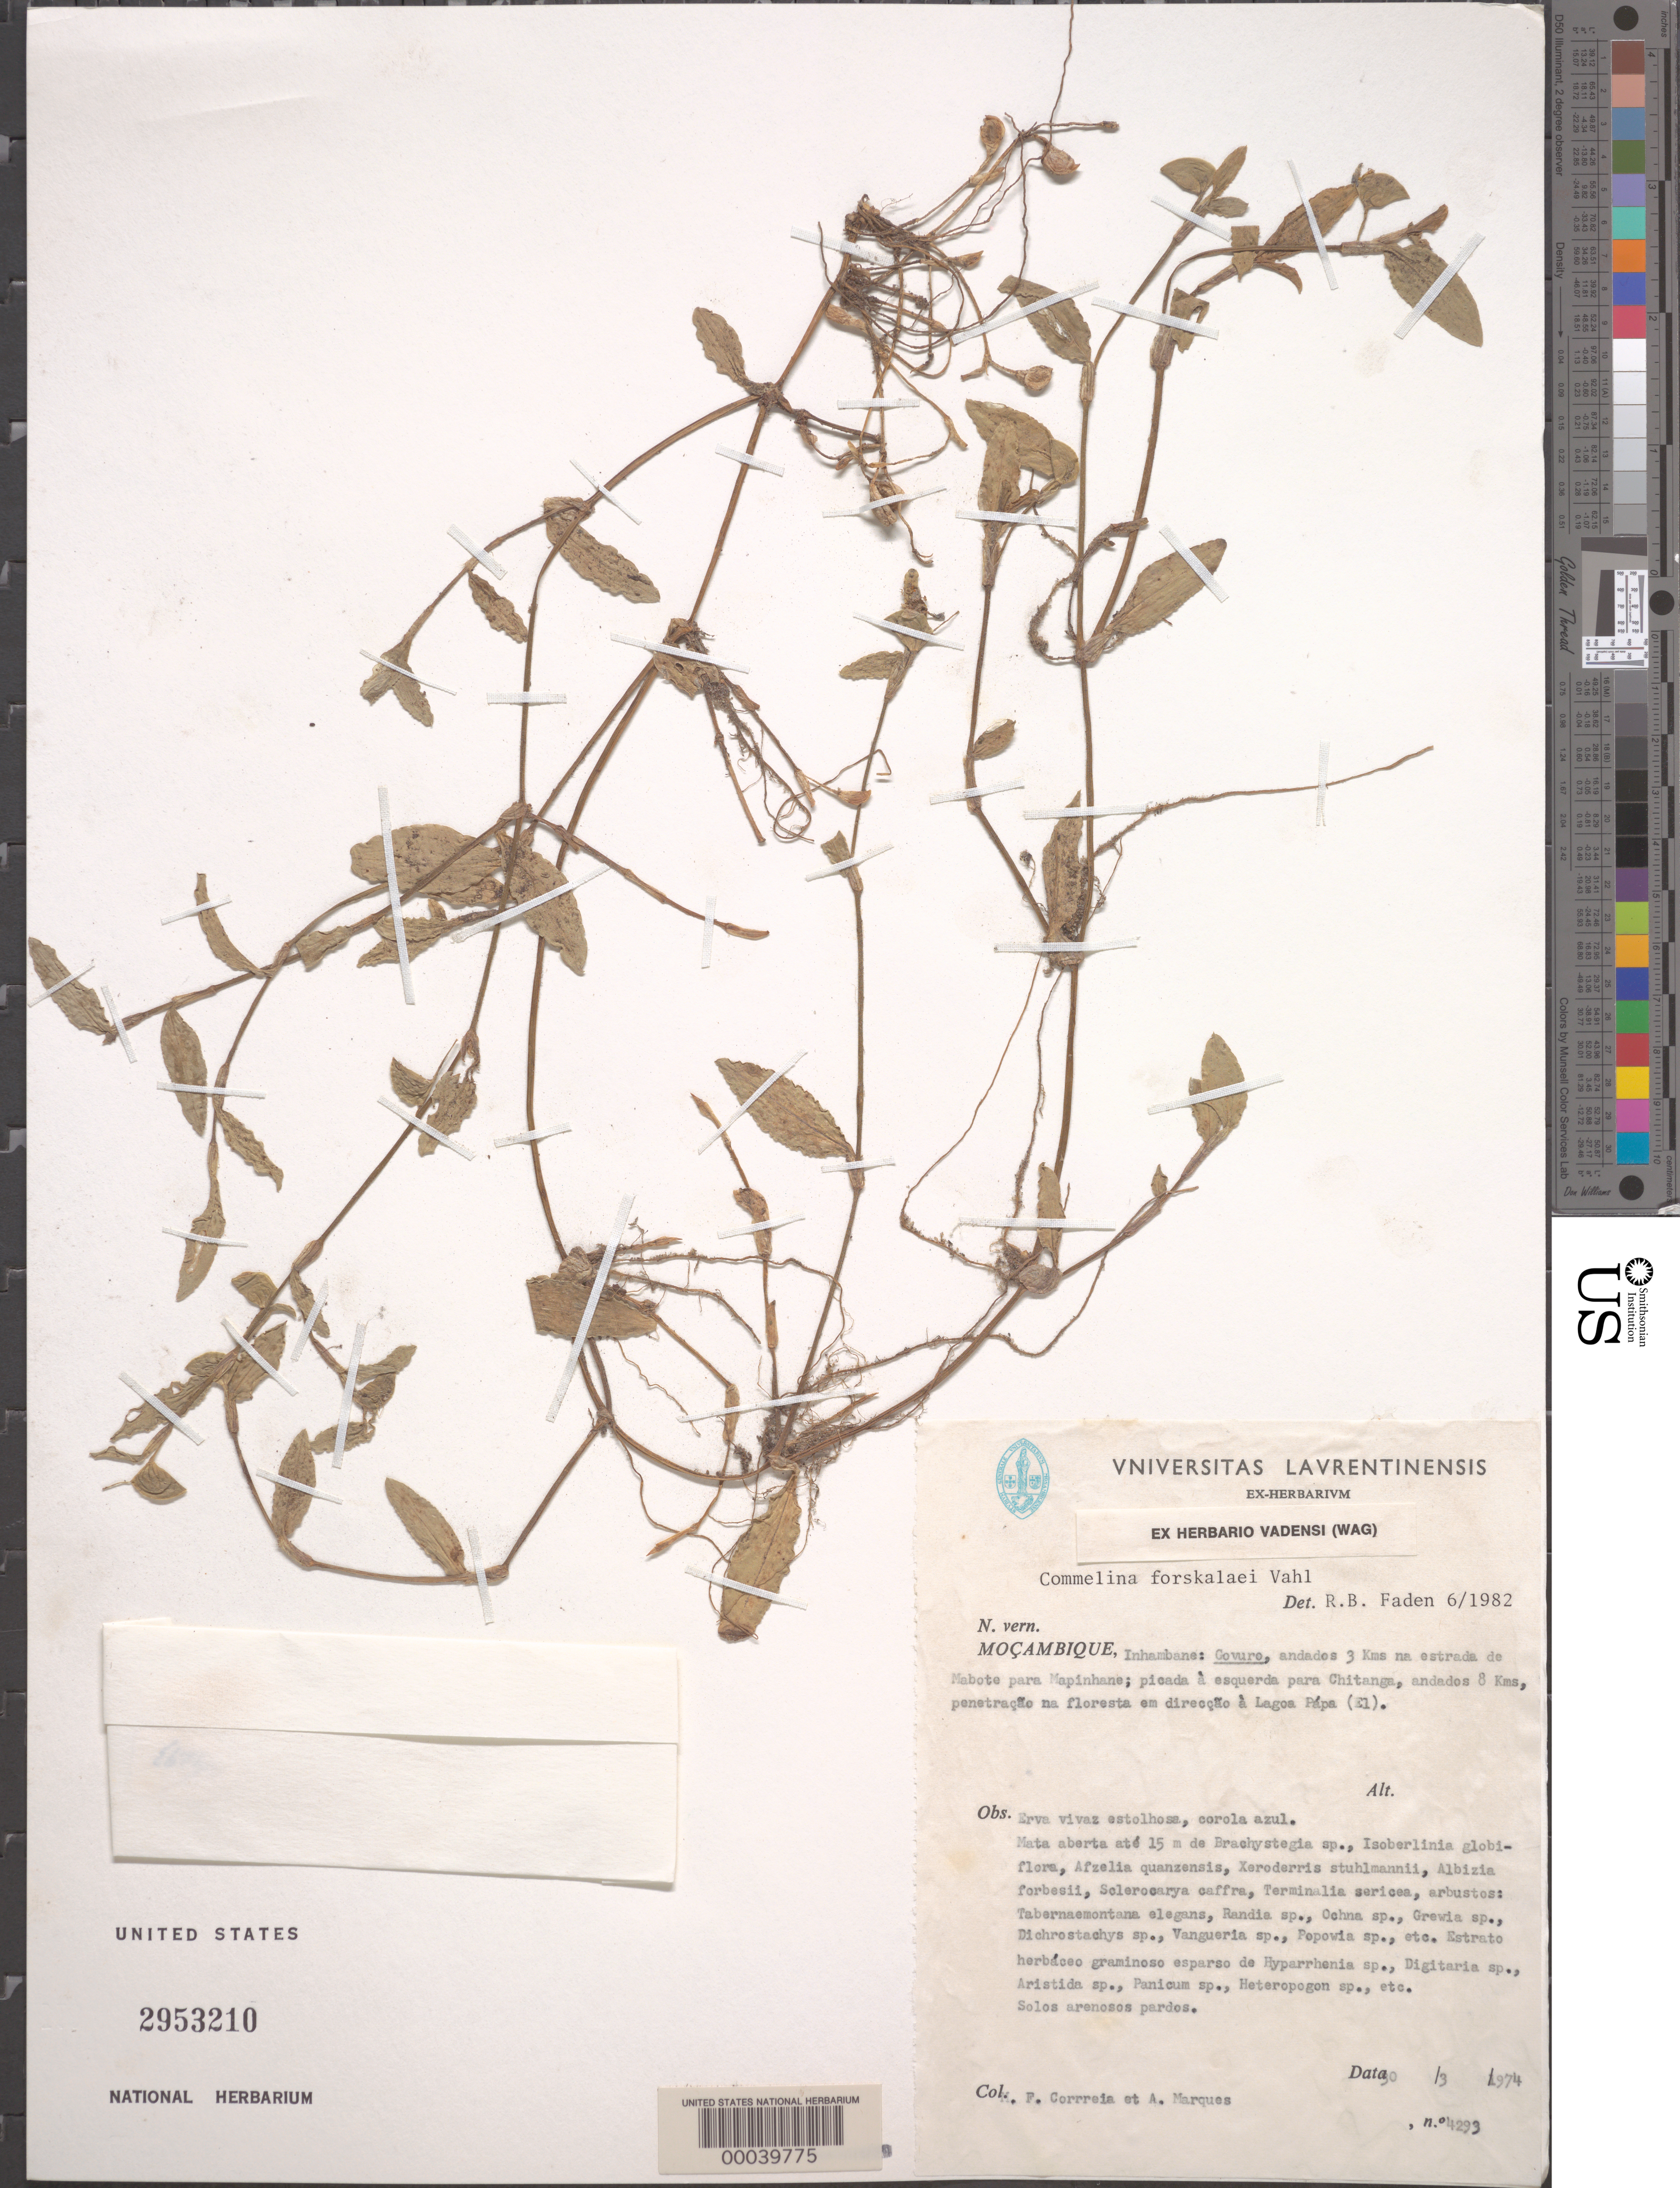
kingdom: Plantae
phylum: Tracheophyta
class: Liliopsida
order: Commelinales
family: Commelinaceae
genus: Commelina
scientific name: Commelina forskaolii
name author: Vahl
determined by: Faden, Robert B., (US), Smithsonian Institution - National Museum of Natural History (UNITED STATES)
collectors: M. Correia & A. Marques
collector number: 4293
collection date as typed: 30 Mar 1974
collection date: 1974-03-30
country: Mozambique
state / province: Inhambane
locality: Govuro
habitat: Sandy soil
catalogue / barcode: US 2953210